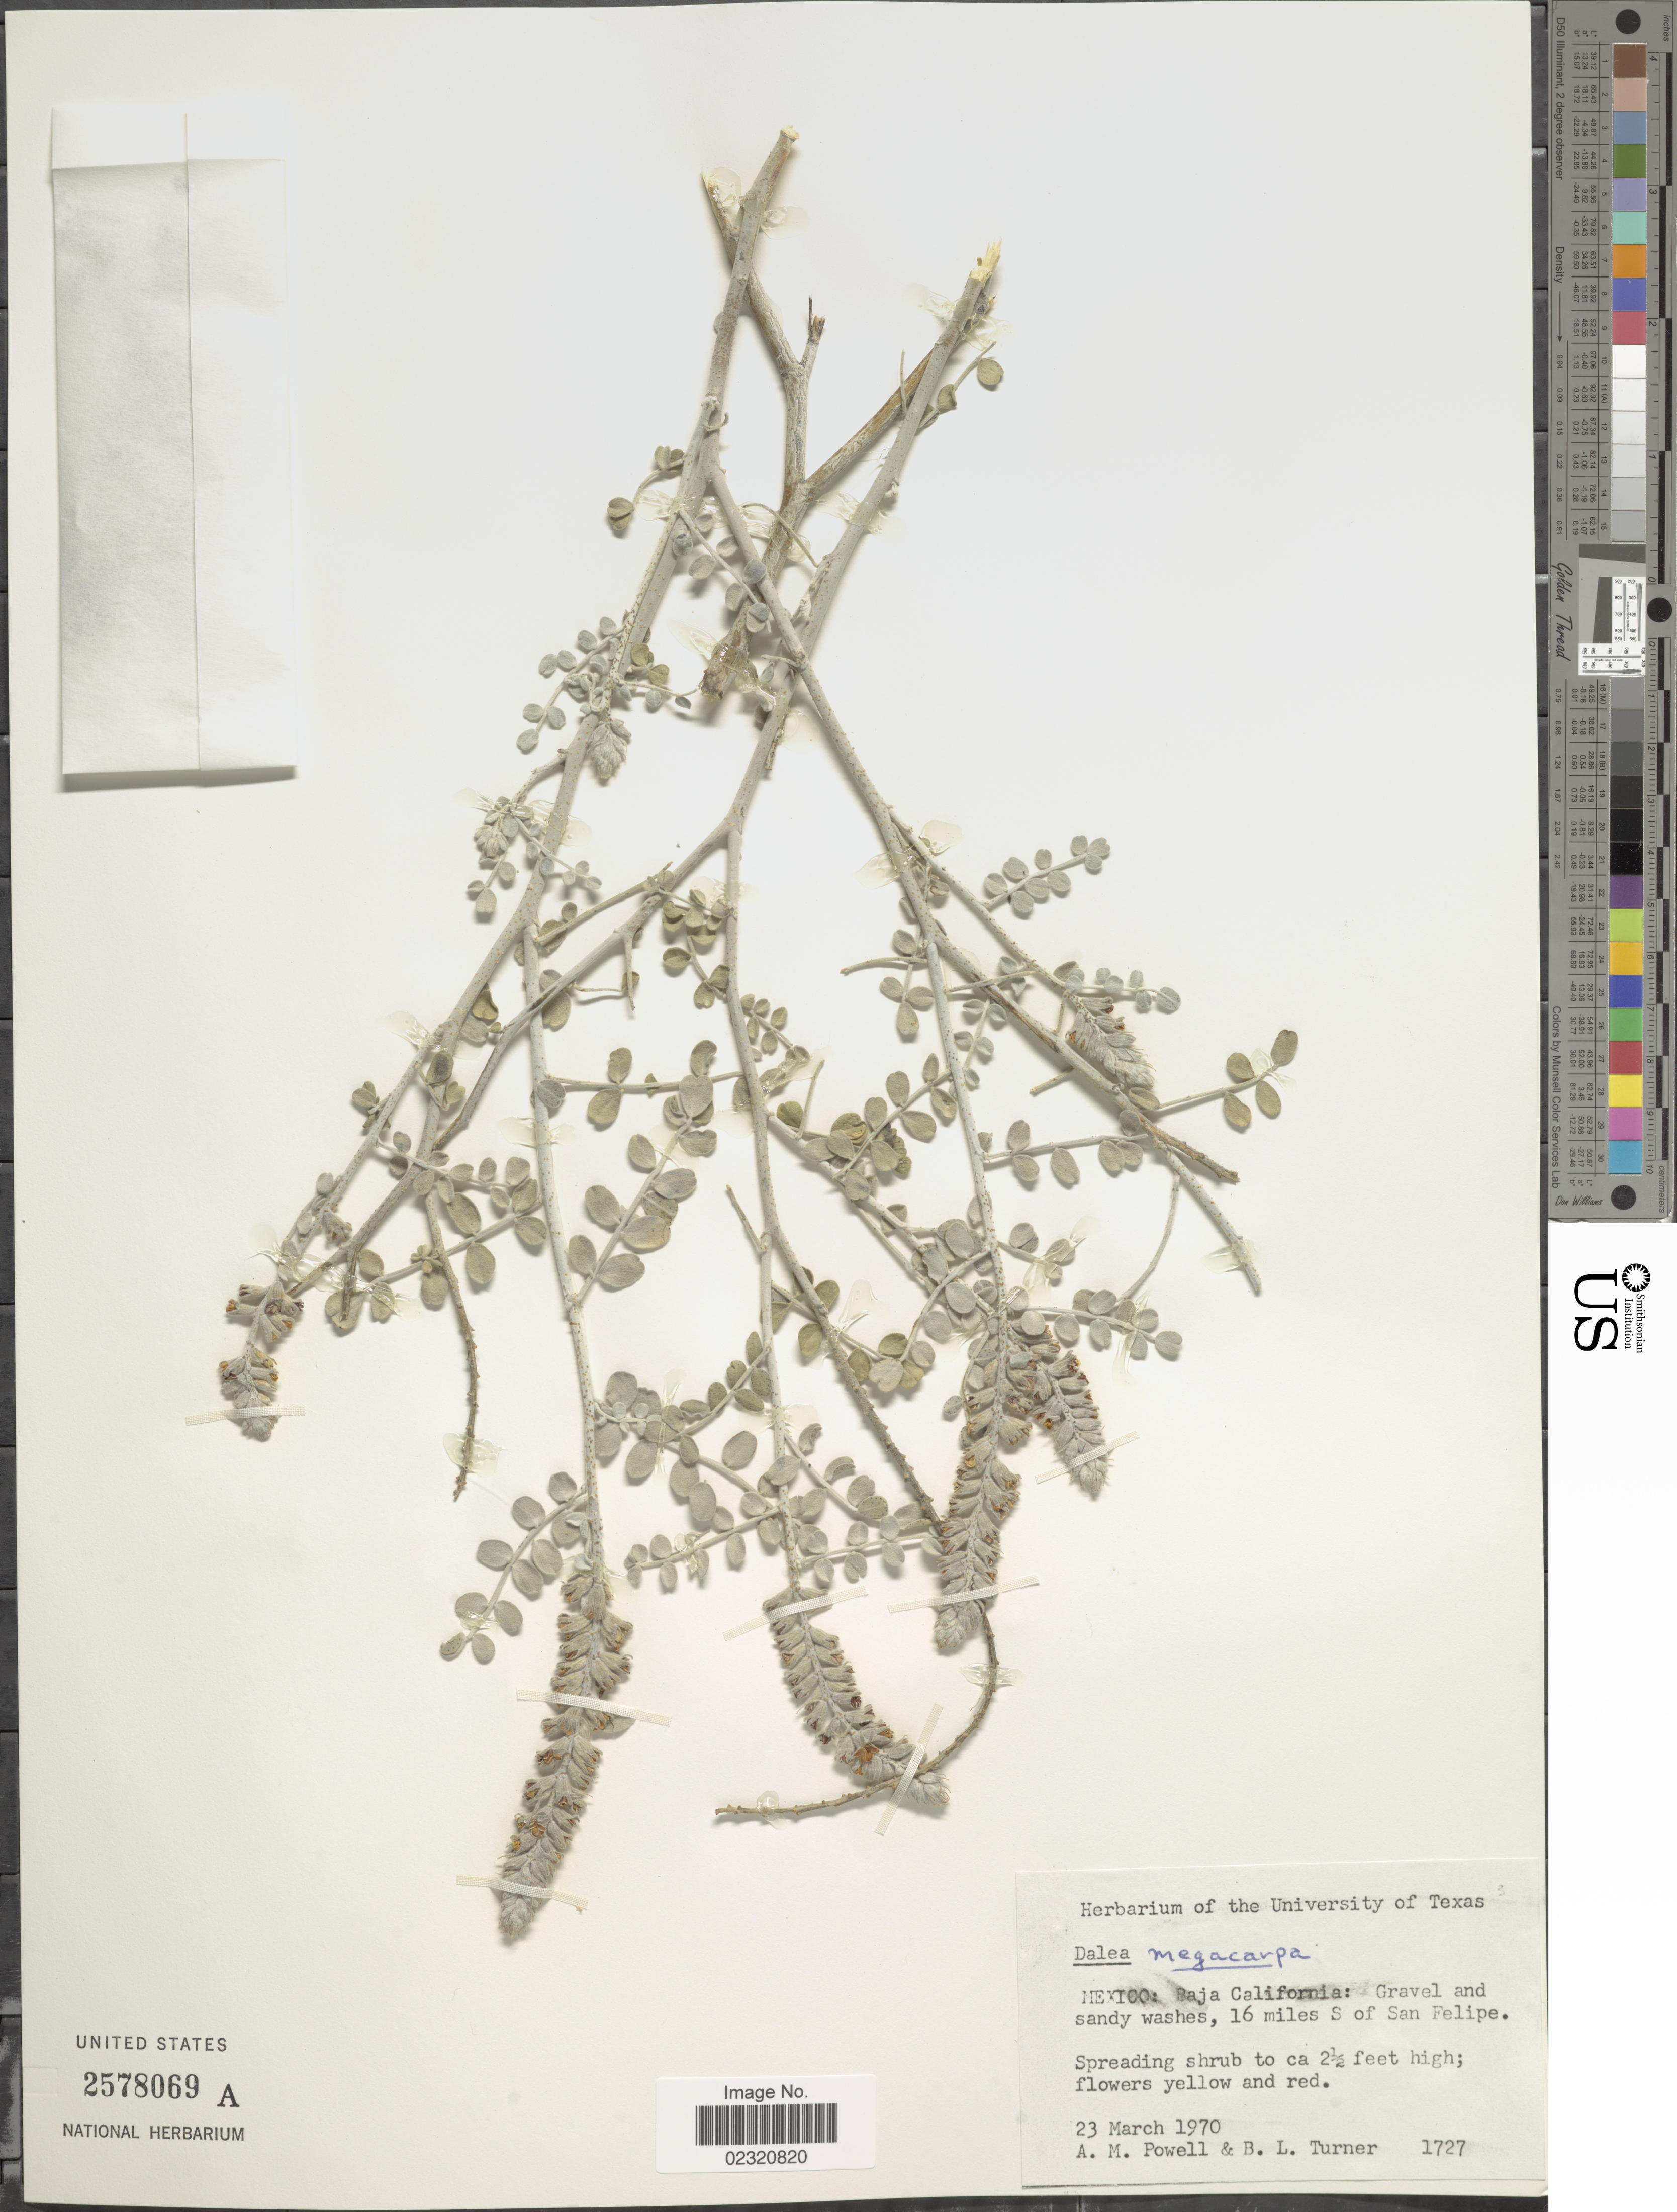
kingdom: Plantae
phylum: Tracheophyta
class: Magnoliopsida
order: Fabales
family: Fabaceae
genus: Errazurizia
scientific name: Errazurizia megacarpa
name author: I.M. Johnst.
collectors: A. M. Powell & B. L. Turner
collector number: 1727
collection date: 1970-03-23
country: Mexico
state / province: Baja California Norte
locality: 16 miles S. of San Felipe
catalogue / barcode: US 2578069A